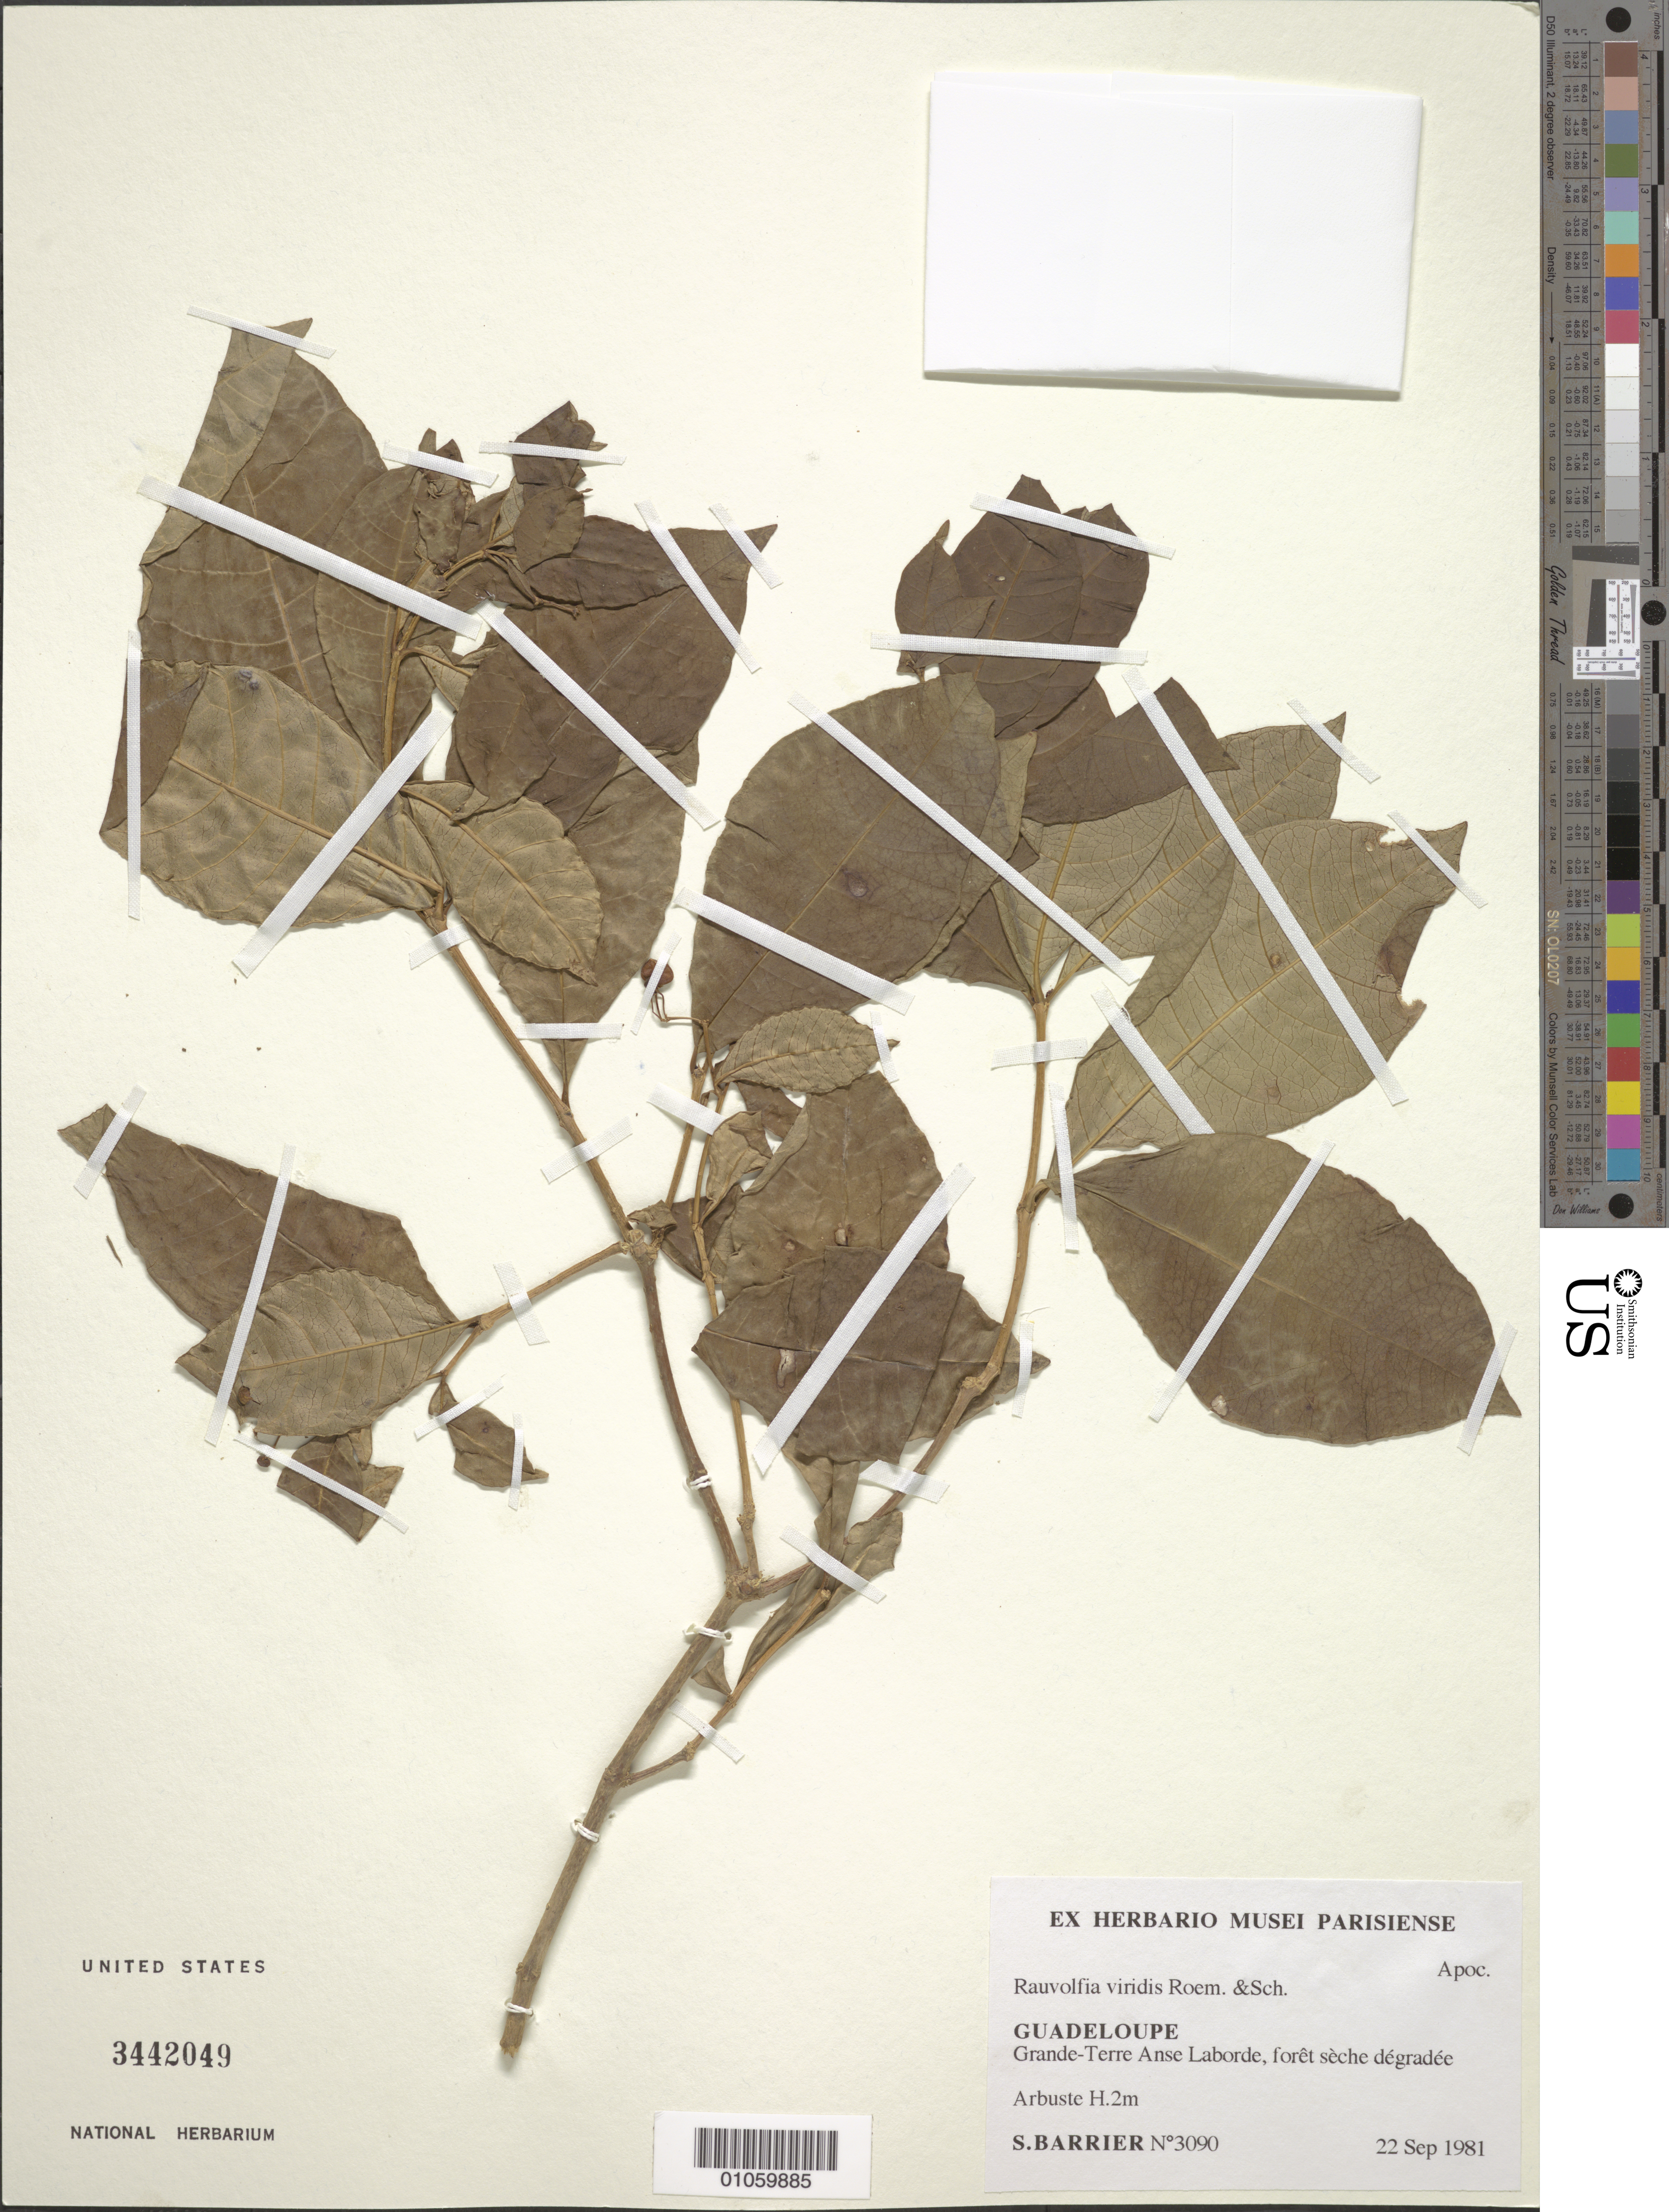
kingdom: Plantae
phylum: Tracheophyta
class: Magnoliopsida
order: Gentianales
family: Apocynaceae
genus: Rauvolfia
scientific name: Rauvolfia viridis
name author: Willd. ex Roem. & Schult.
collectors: S. Barrier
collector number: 3090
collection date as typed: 22 Sep 1981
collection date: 1981-09-22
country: Guadeloupe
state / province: Grande-Terre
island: Grande Terre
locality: Anse Laborde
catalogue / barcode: US 3442049